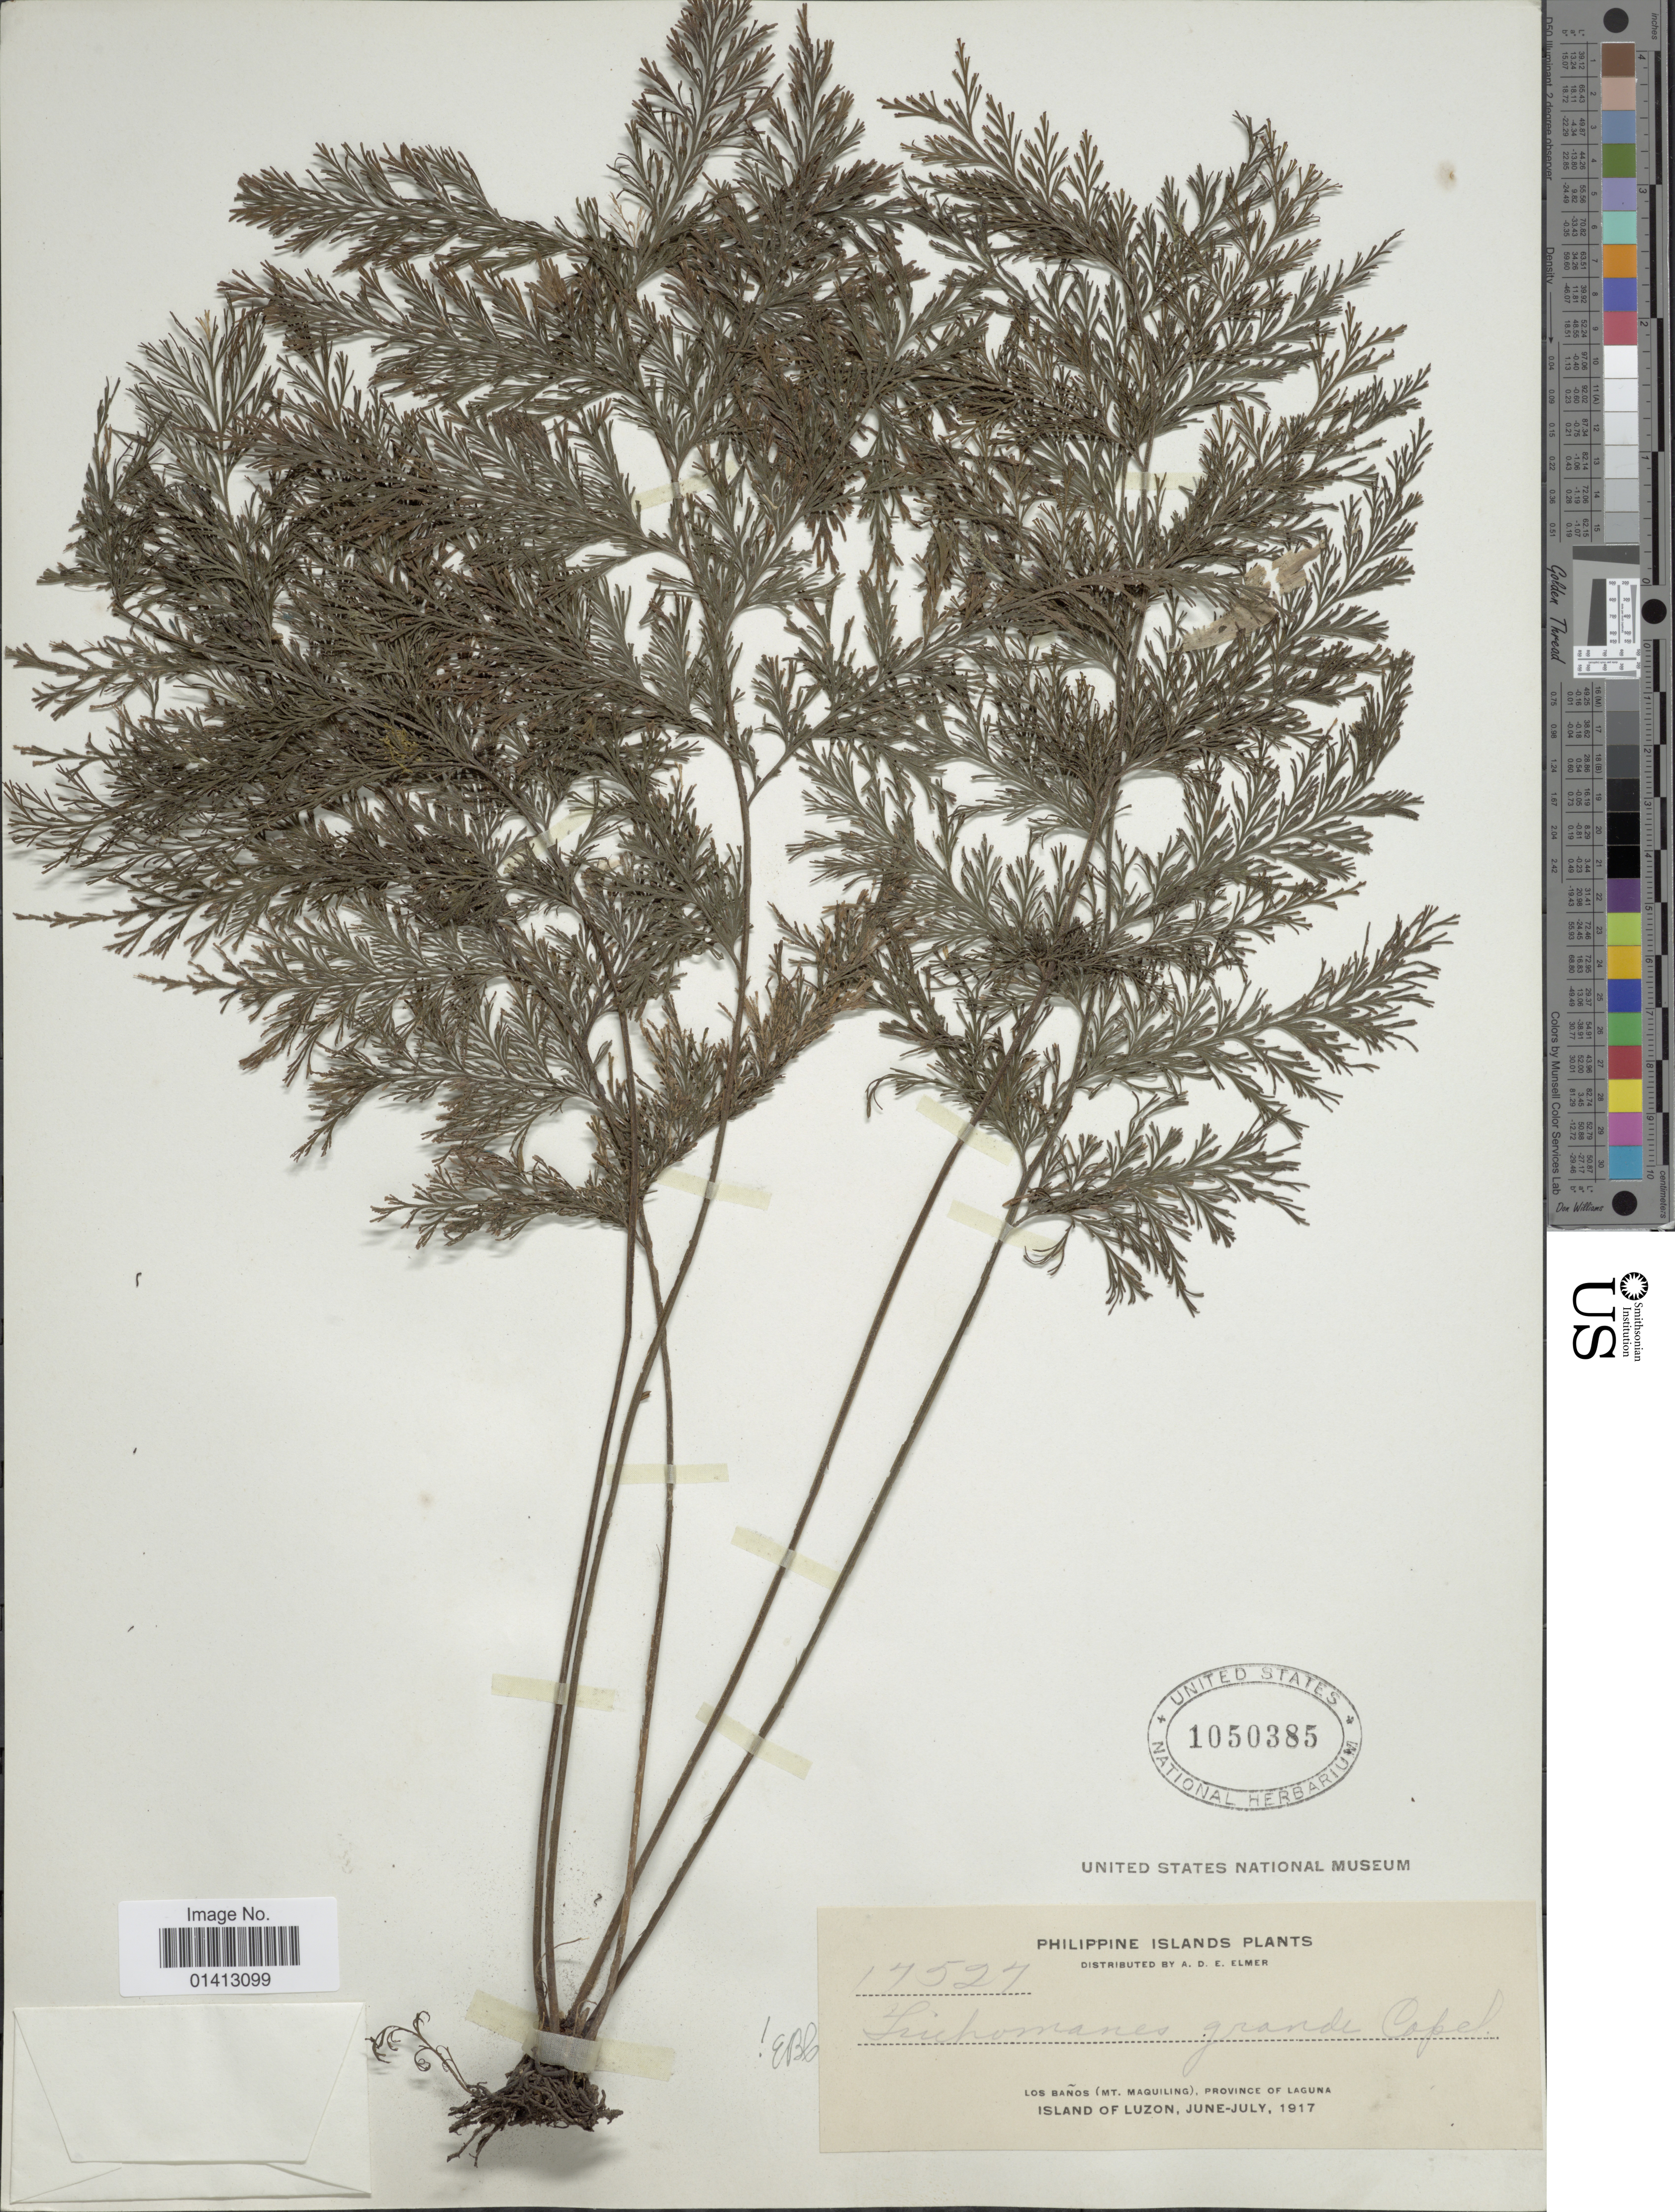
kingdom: Plantae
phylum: Tracheophyta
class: Polypodiopsida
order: Hymenophyllales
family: Hymenophyllaceae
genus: Crepidomanes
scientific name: Crepidomanes grande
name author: (Copel.) Ebihara & K. Iwats.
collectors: A. D. E. Elmer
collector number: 17527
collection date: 1917-06/1917-07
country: Philippines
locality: Los Baños (Mt Maquiling), Province of Laguna, Island of Luzon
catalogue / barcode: US 1050385